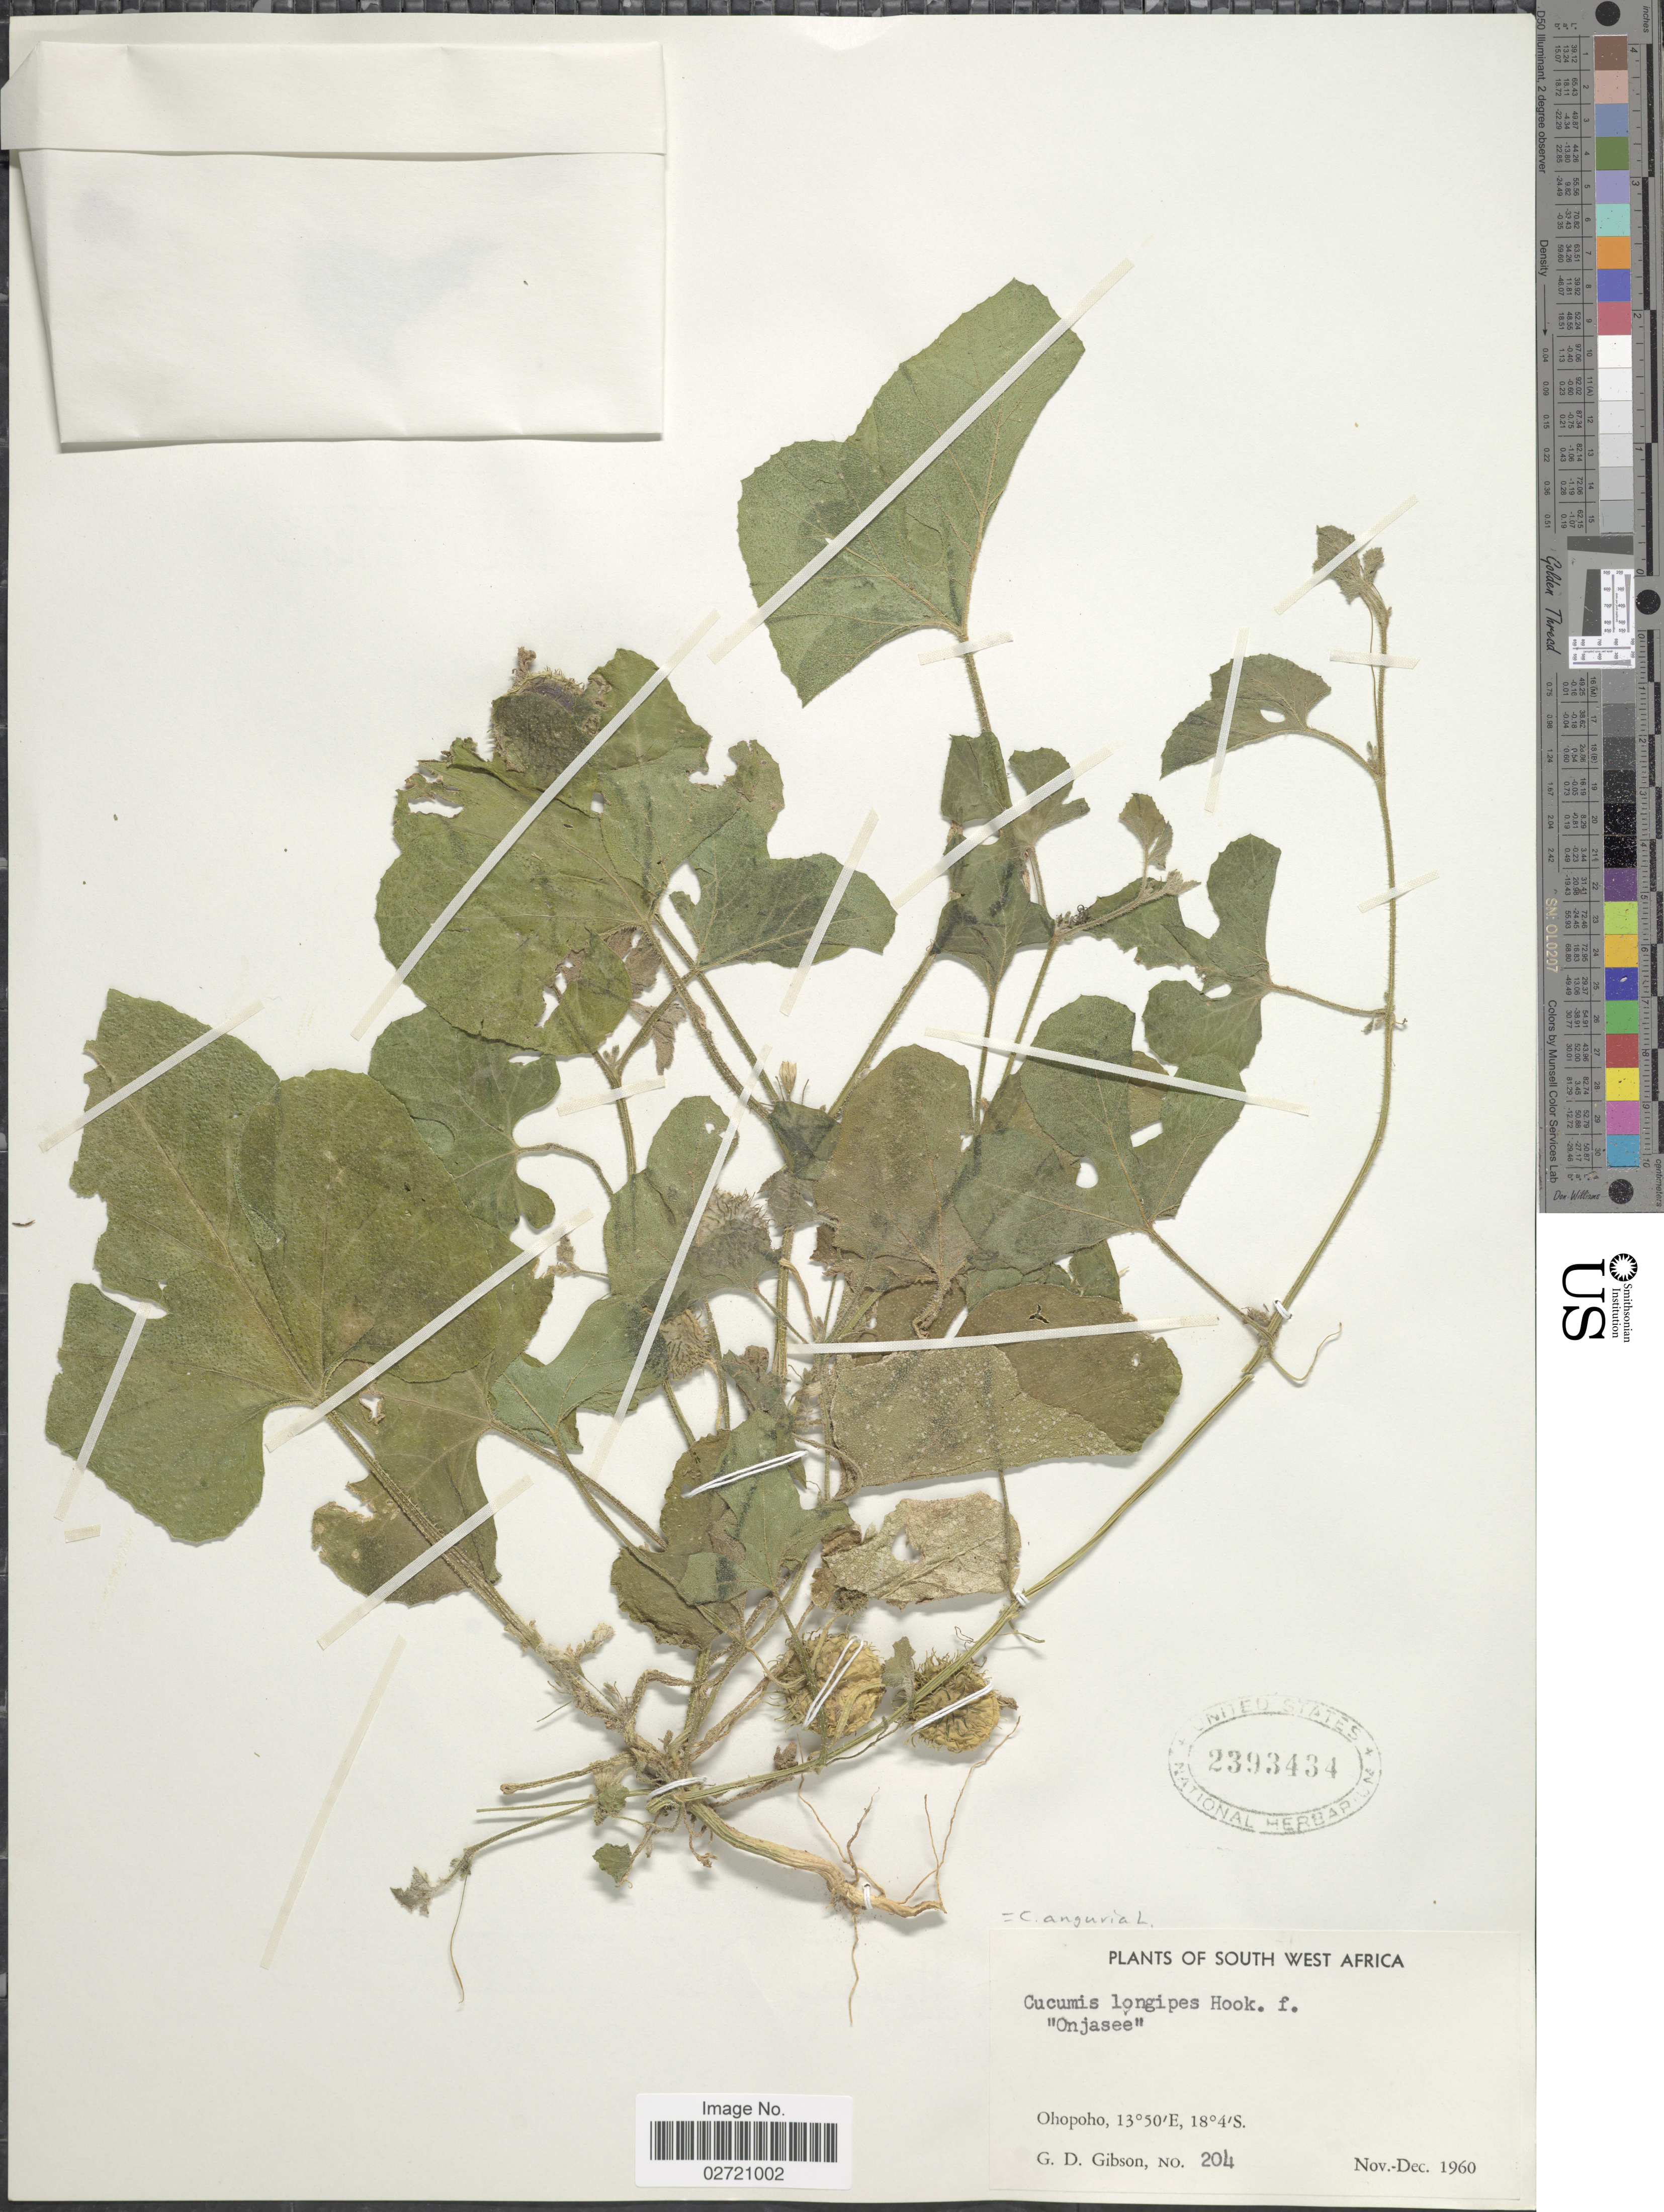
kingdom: Plantae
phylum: Tracheophyta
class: Magnoliopsida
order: Cucurbitales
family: Cucurbitaceae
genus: Cucumis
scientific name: Cucumis anguria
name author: L.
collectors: G. D. Gibson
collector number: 204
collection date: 1960-11/1960-12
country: Namibia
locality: South West Africa. Ohopoho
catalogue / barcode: US 2393434